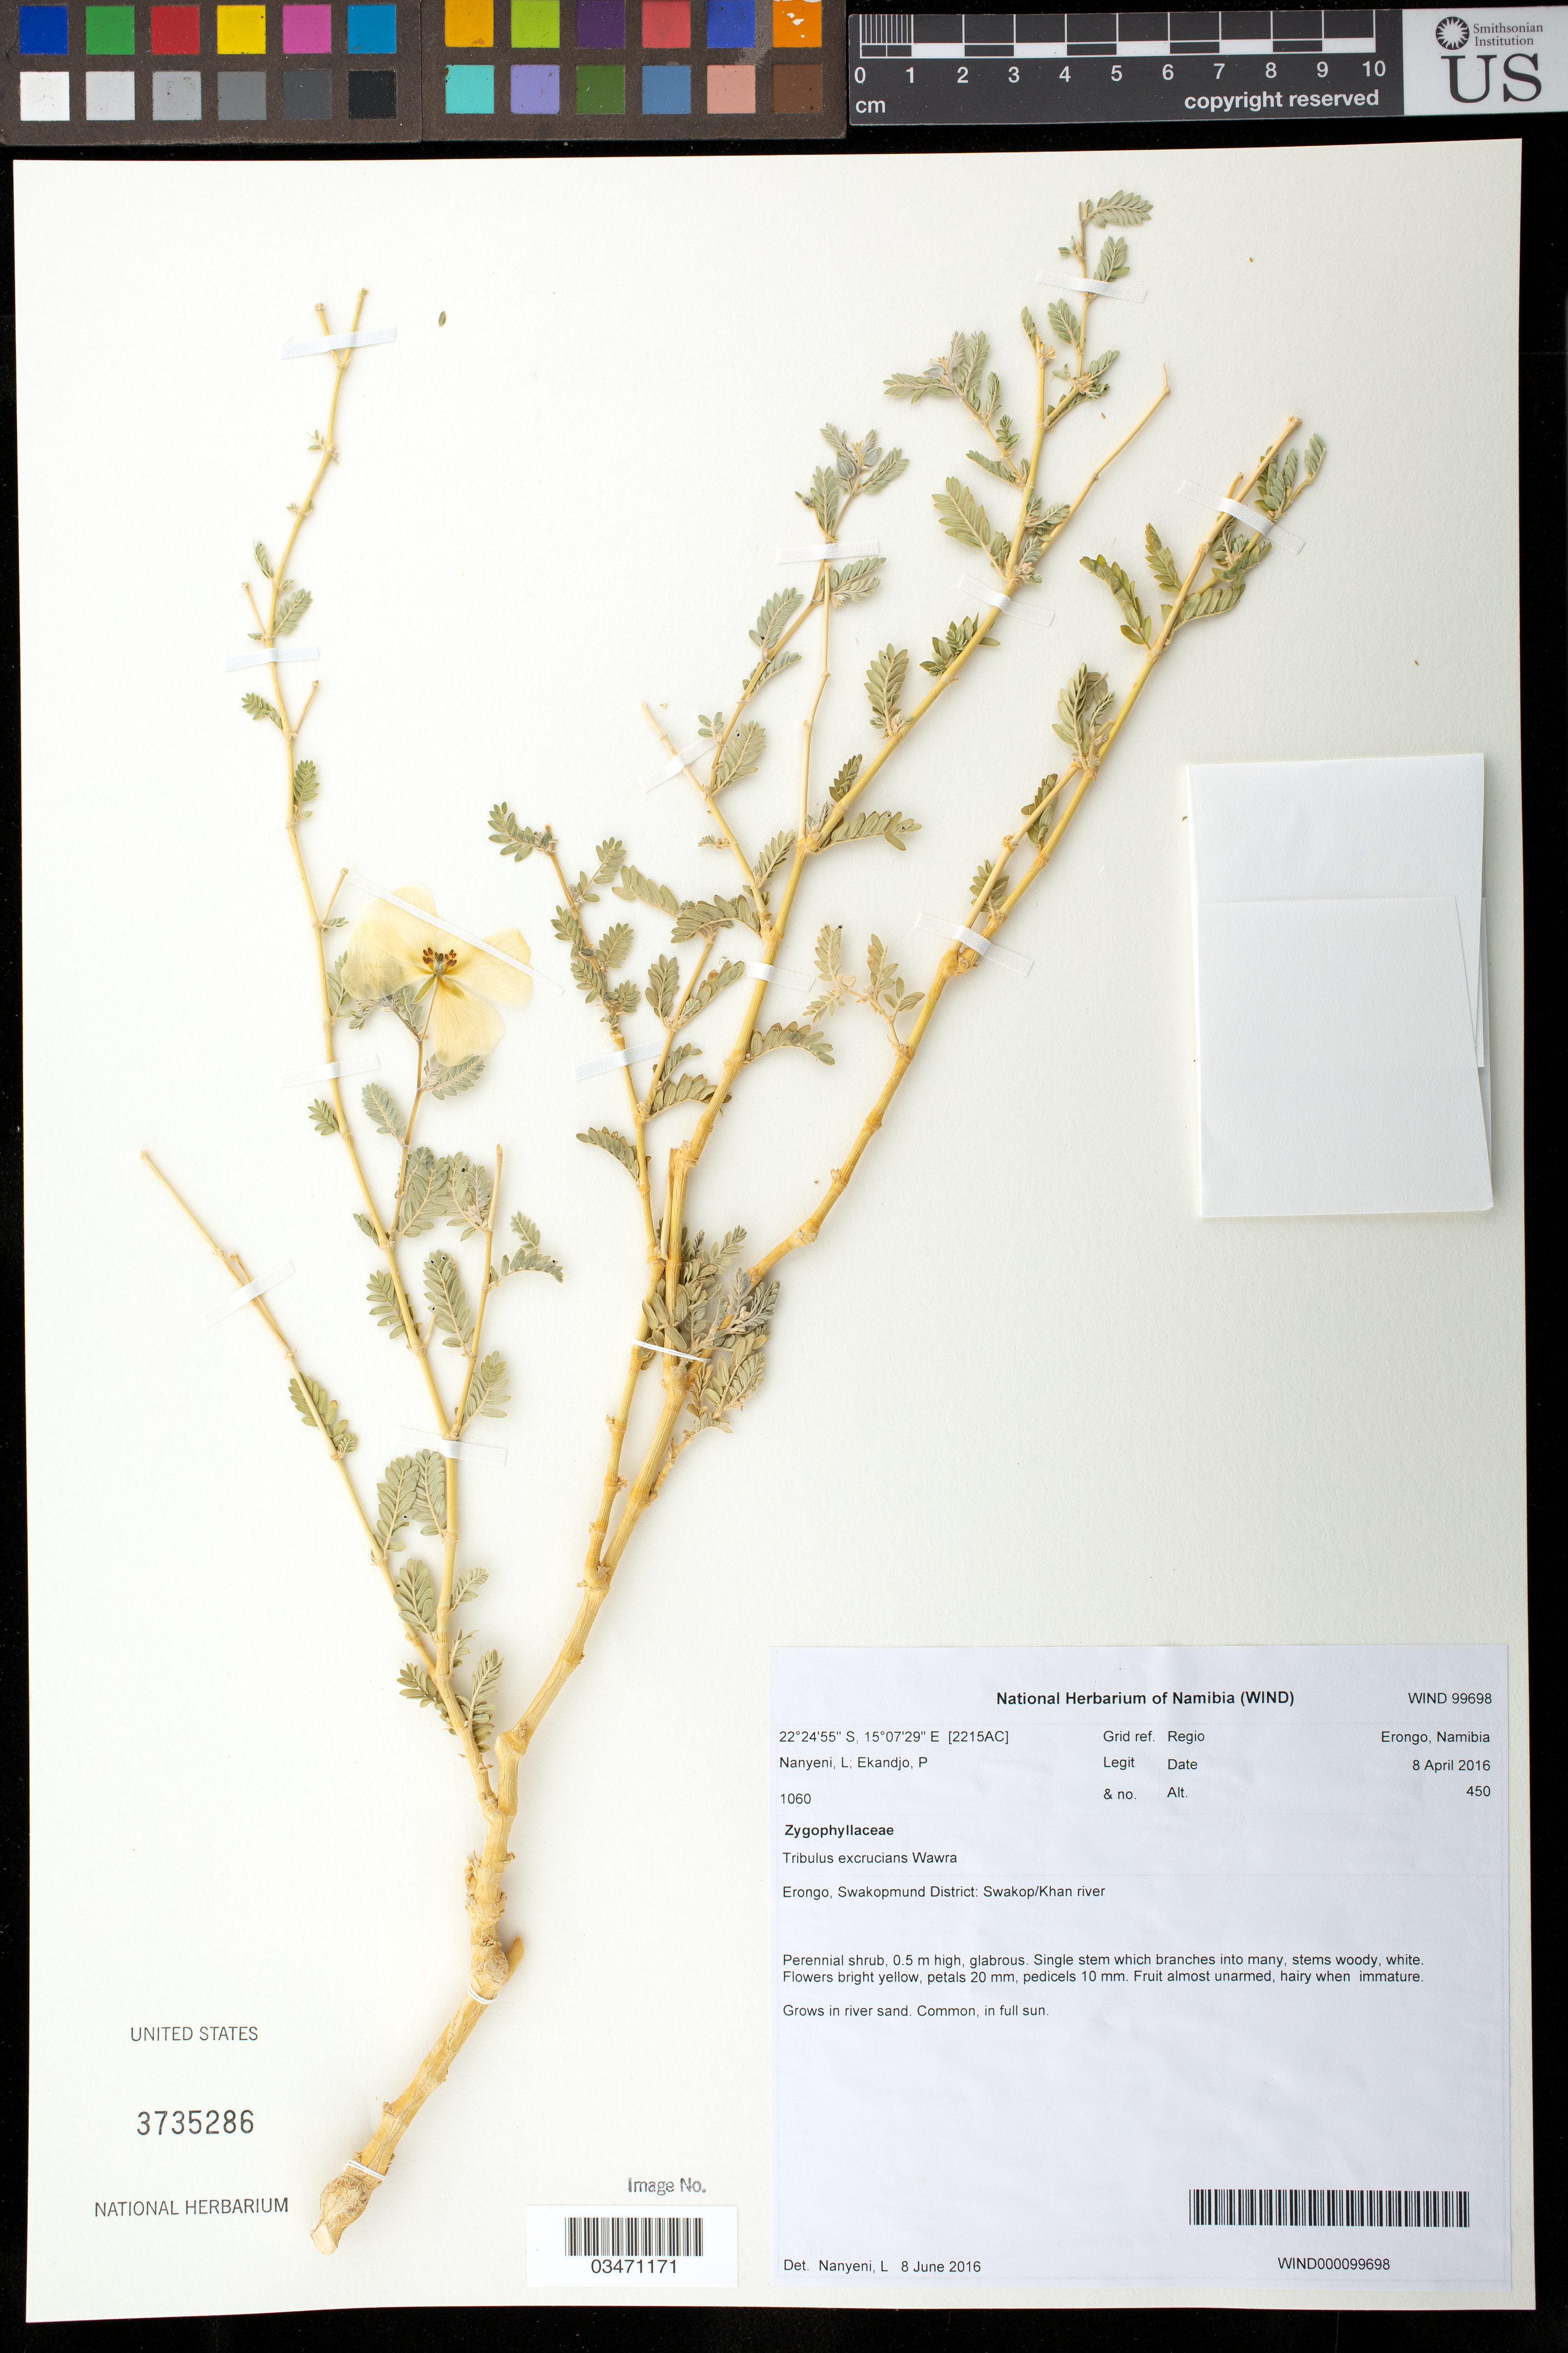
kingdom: Plantae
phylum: Tracheophyta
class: Magnoliopsida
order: Zygophyllales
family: Zygophyllaceae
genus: Tribulus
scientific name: Tribulus excrucians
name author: Wawra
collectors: L. Nanyeni & P. Ekandjo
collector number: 1060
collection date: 2016-04-08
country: Namibia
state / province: Erongo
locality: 2215AC Grid ref. Erongo, Swakopmund District: Swakop/ Khan river.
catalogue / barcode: US 3735286